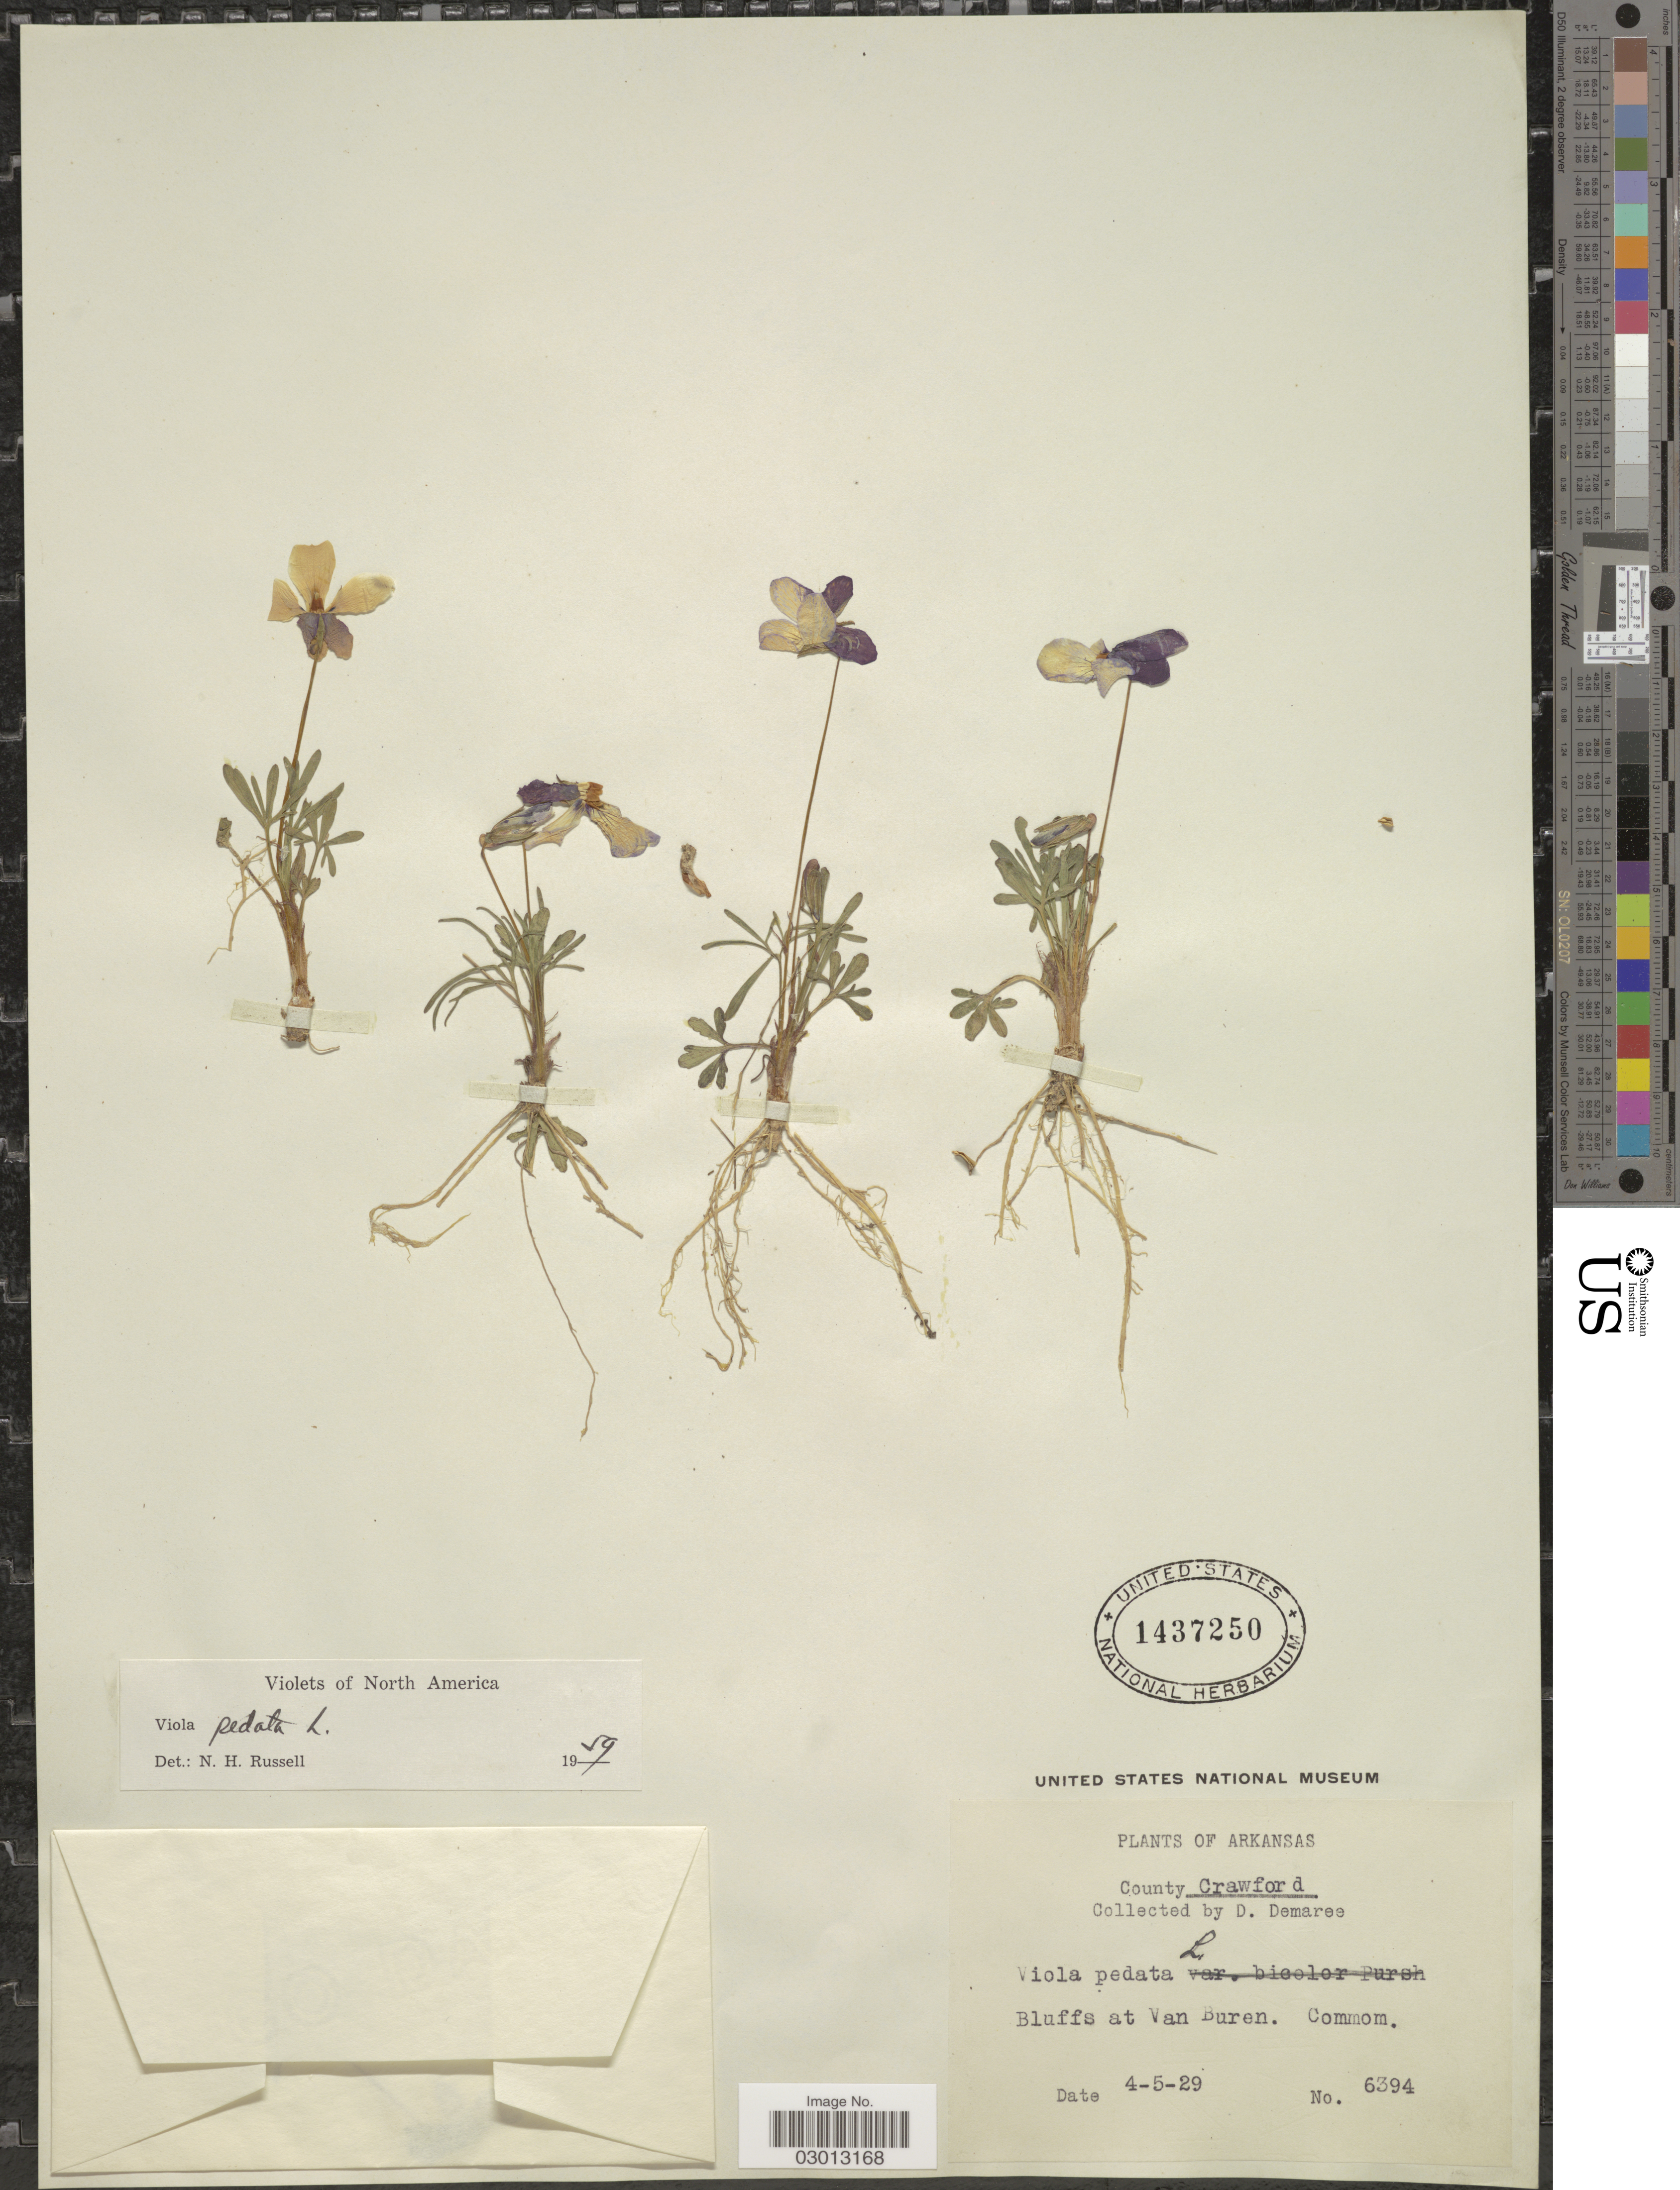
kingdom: Plantae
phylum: Tracheophyta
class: Magnoliopsida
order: Malpighiales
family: Violaceae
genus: Viola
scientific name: Viola pedata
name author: L.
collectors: D. Demaree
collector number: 6394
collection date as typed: Transcribed d/m/y: 5/4/29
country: United States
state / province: Arkansas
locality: County Crawford. Bluffs at Van Buren.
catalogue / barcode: US 1437250